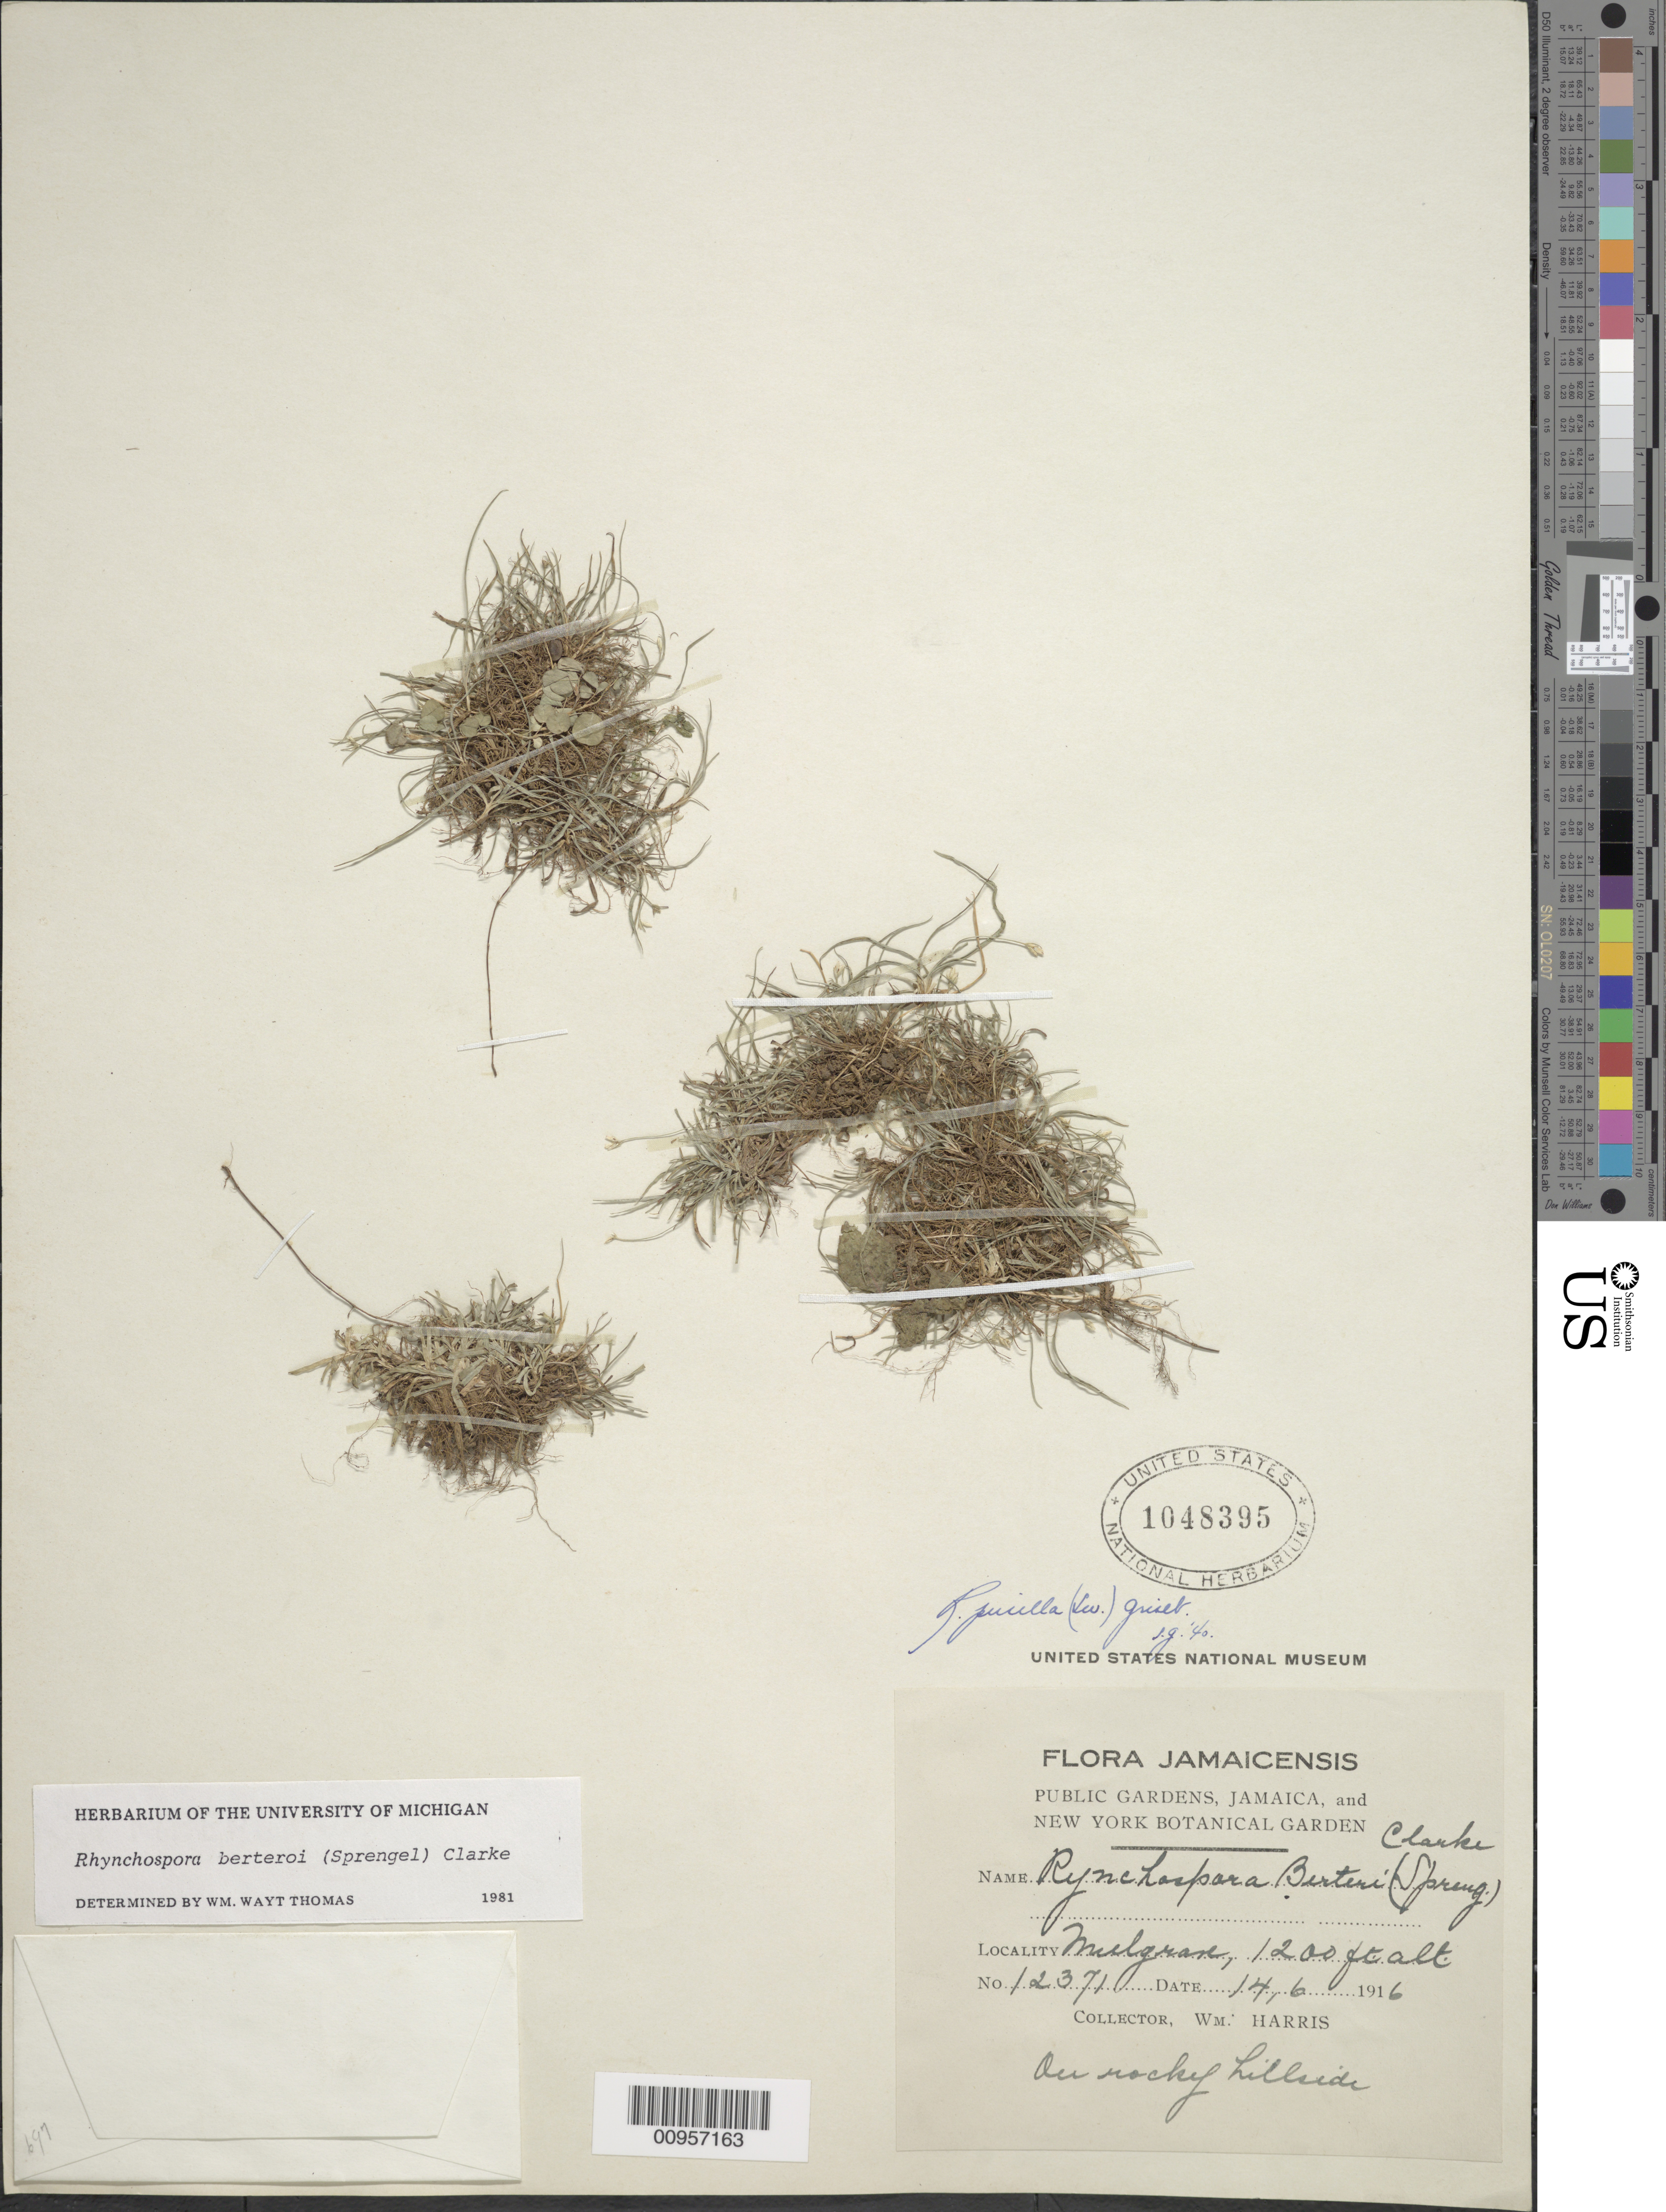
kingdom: Plantae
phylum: Tracheophyta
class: Liliopsida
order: Poales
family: Cyperaceae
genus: Rhynchospora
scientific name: Rhynchospora berteroi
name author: (Spreng.) C.B. Clarke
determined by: Thomas, W. W., (NY), New York Botanical Garden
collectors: W. H. Harris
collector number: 12371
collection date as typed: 14 Jun 1916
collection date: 1916-06-14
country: Jamaica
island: Jamaica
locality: "Milgrove", hillside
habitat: On rocky hillside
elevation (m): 366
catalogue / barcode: US 1048395